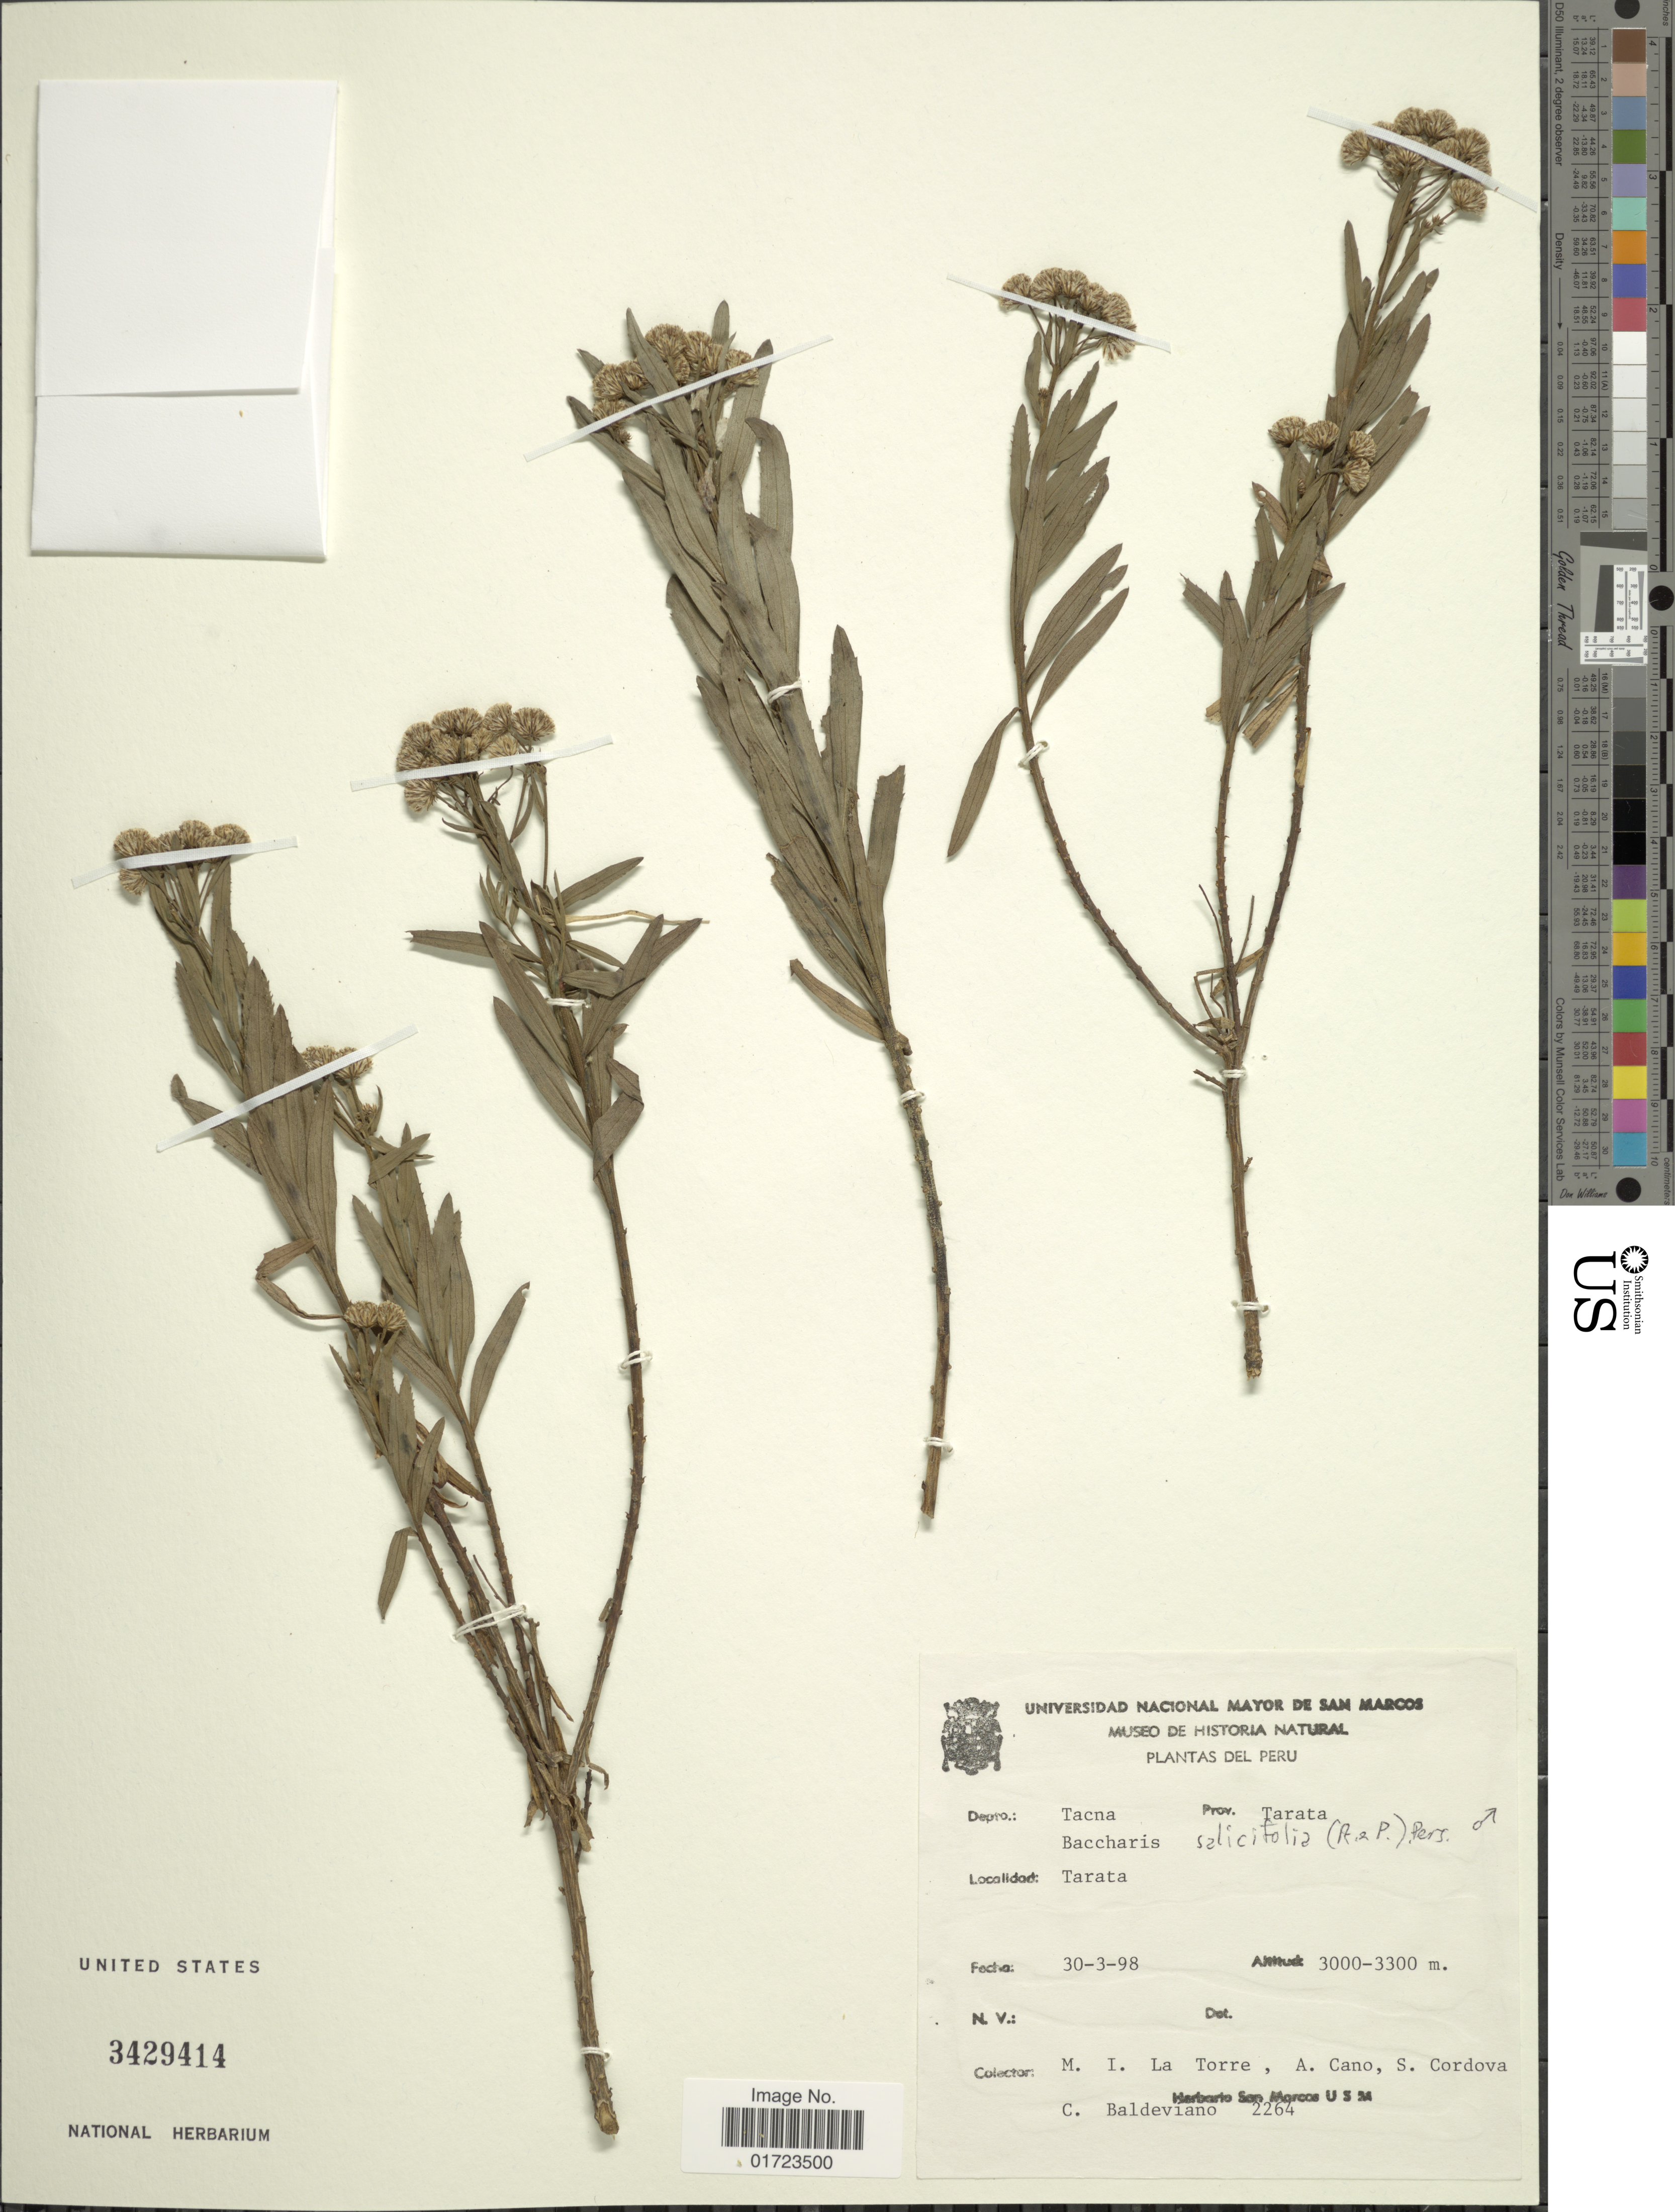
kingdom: Plantae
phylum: Tracheophyta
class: Magnoliopsida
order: Asterales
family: Asteraceae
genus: Baccharis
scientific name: Baccharis salicifolia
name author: (Ruiz & Pav.) Pers.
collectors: M. I. La Torre, A. Cano, S. Cordova & C. Baldevianio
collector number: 2264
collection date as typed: Transcribed d/m/y: 30/3/98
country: Peru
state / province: Tacna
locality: Depto. : Tacna, Prov. Tarata. Tarata.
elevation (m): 3000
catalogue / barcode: US 3429414